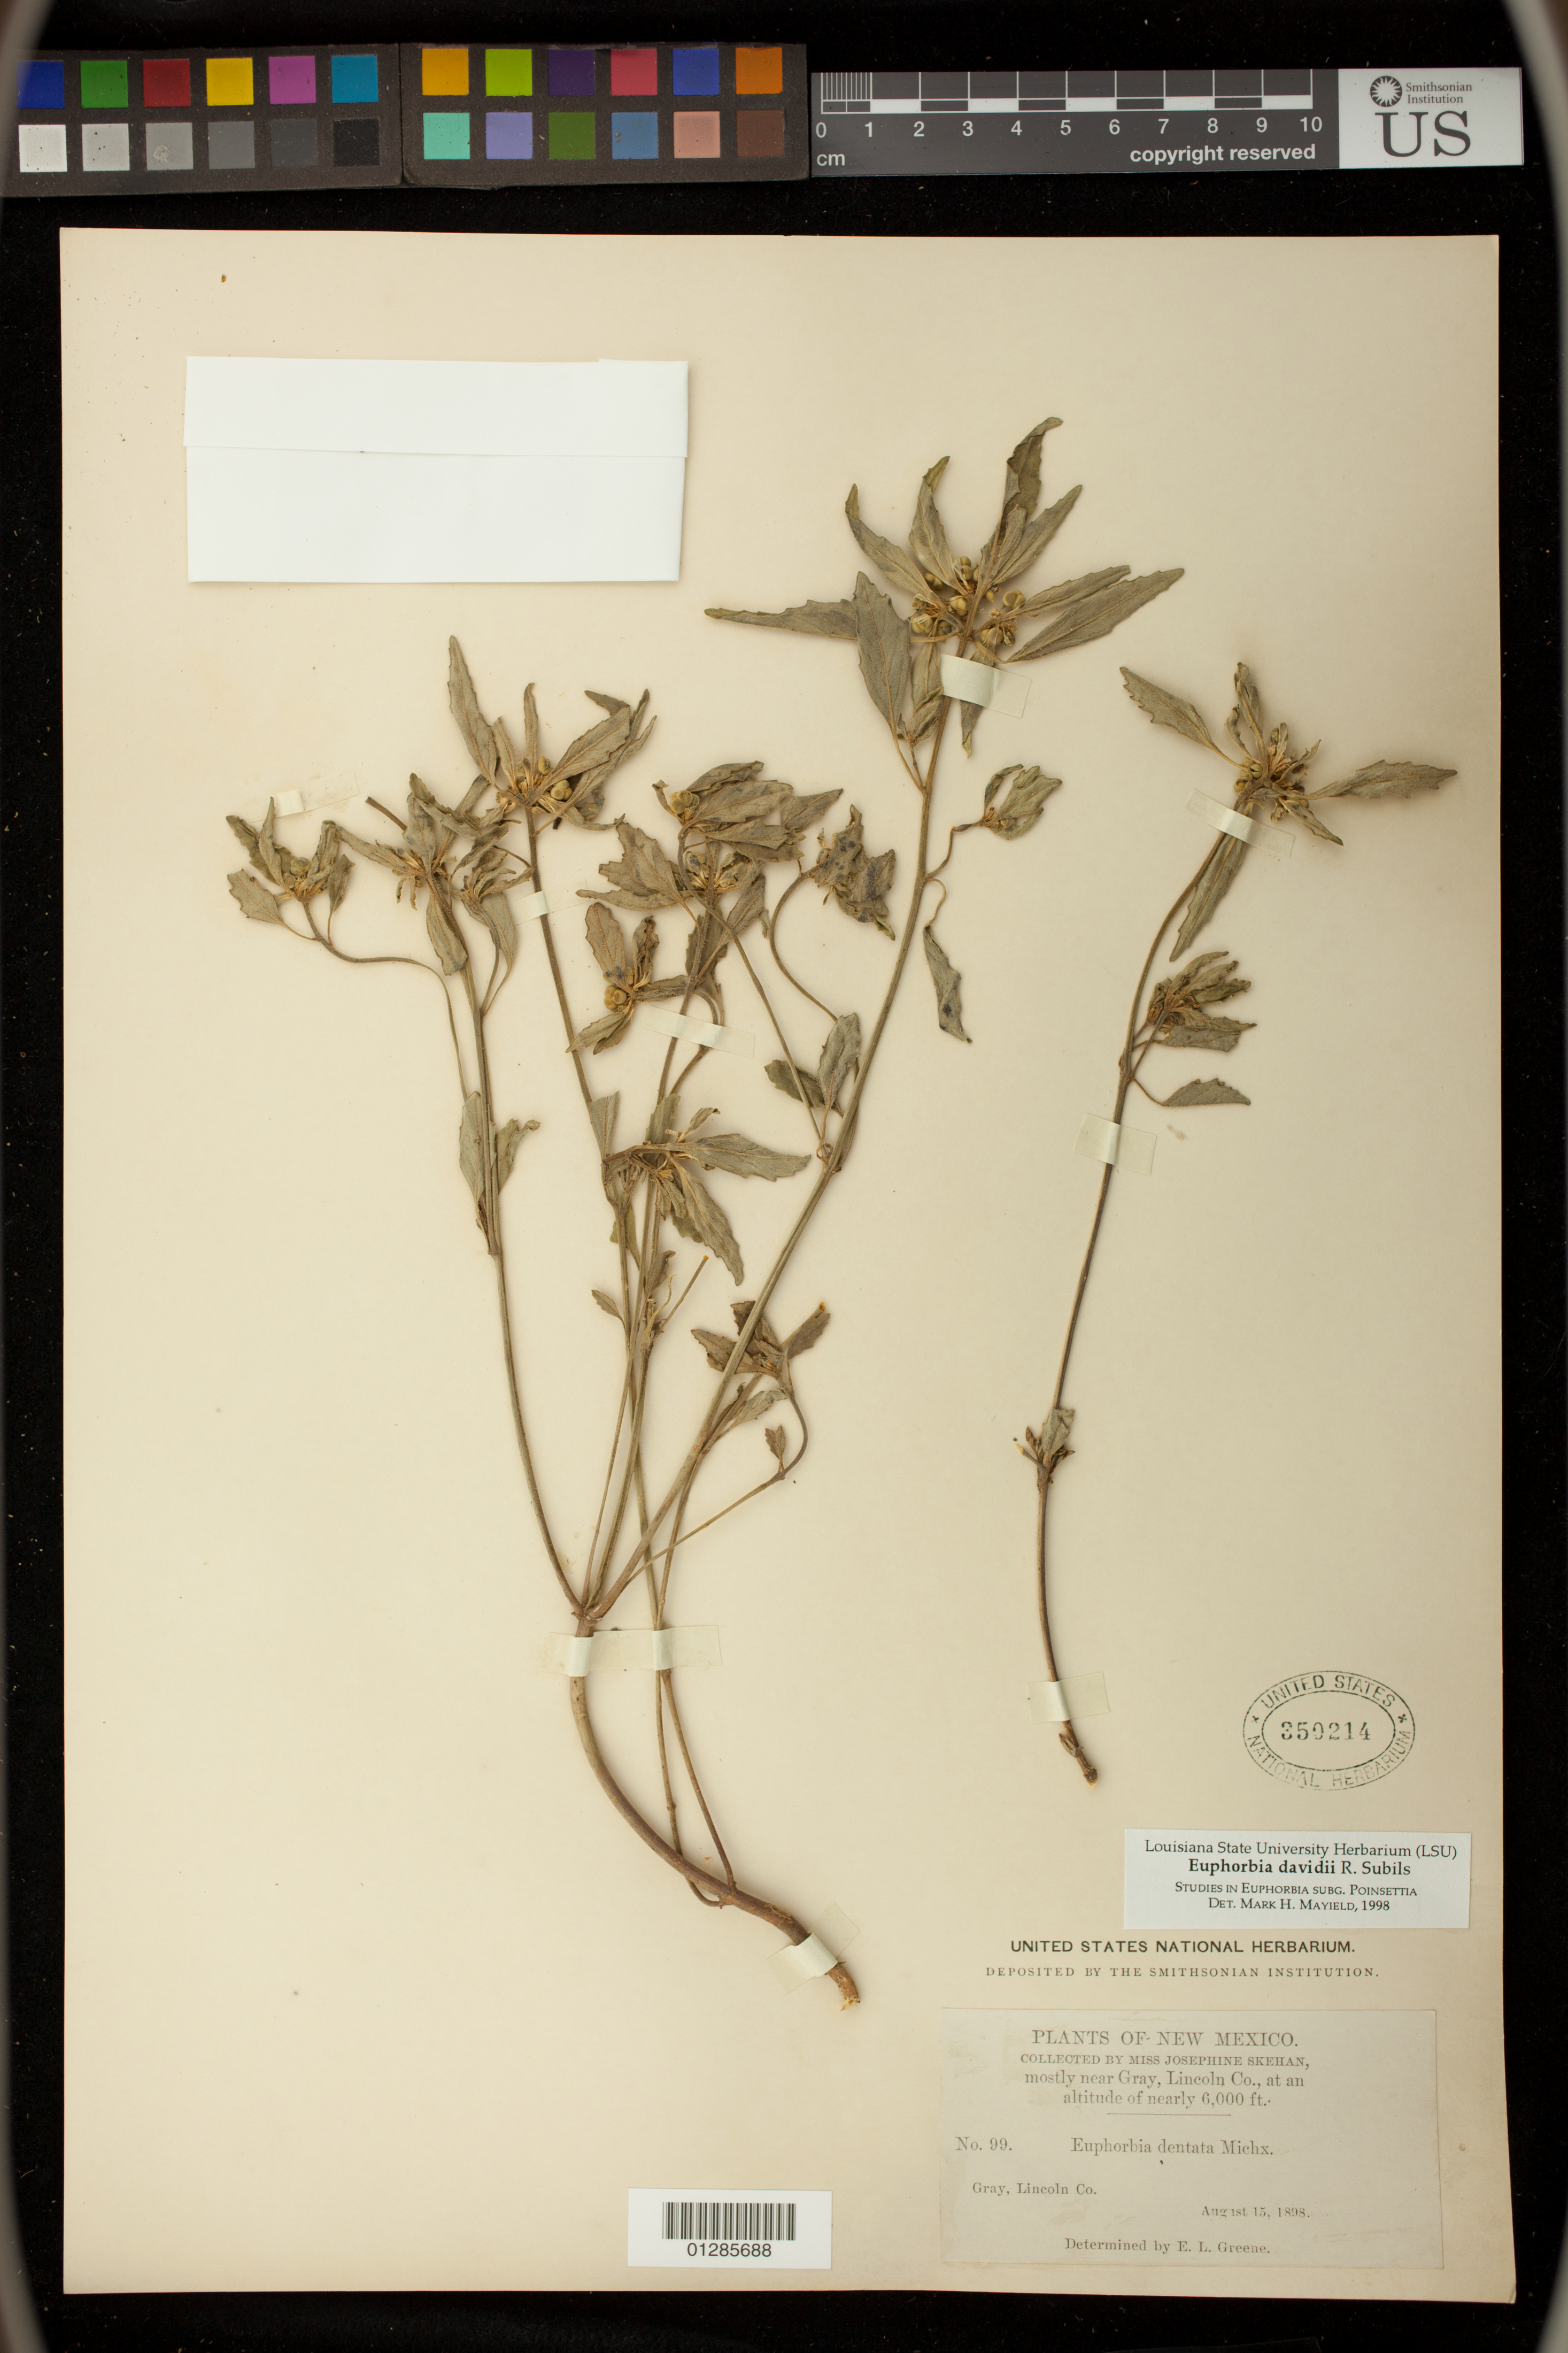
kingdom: Plantae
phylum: Tracheophyta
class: Magnoliopsida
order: Malpighiales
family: Euphorbiaceae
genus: Euphorbia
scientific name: Euphorbia davidii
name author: Subils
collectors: J. Skehan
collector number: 99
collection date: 1898-08-15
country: United States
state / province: New Mexico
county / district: Lincon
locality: Gray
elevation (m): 1829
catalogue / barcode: US 350214